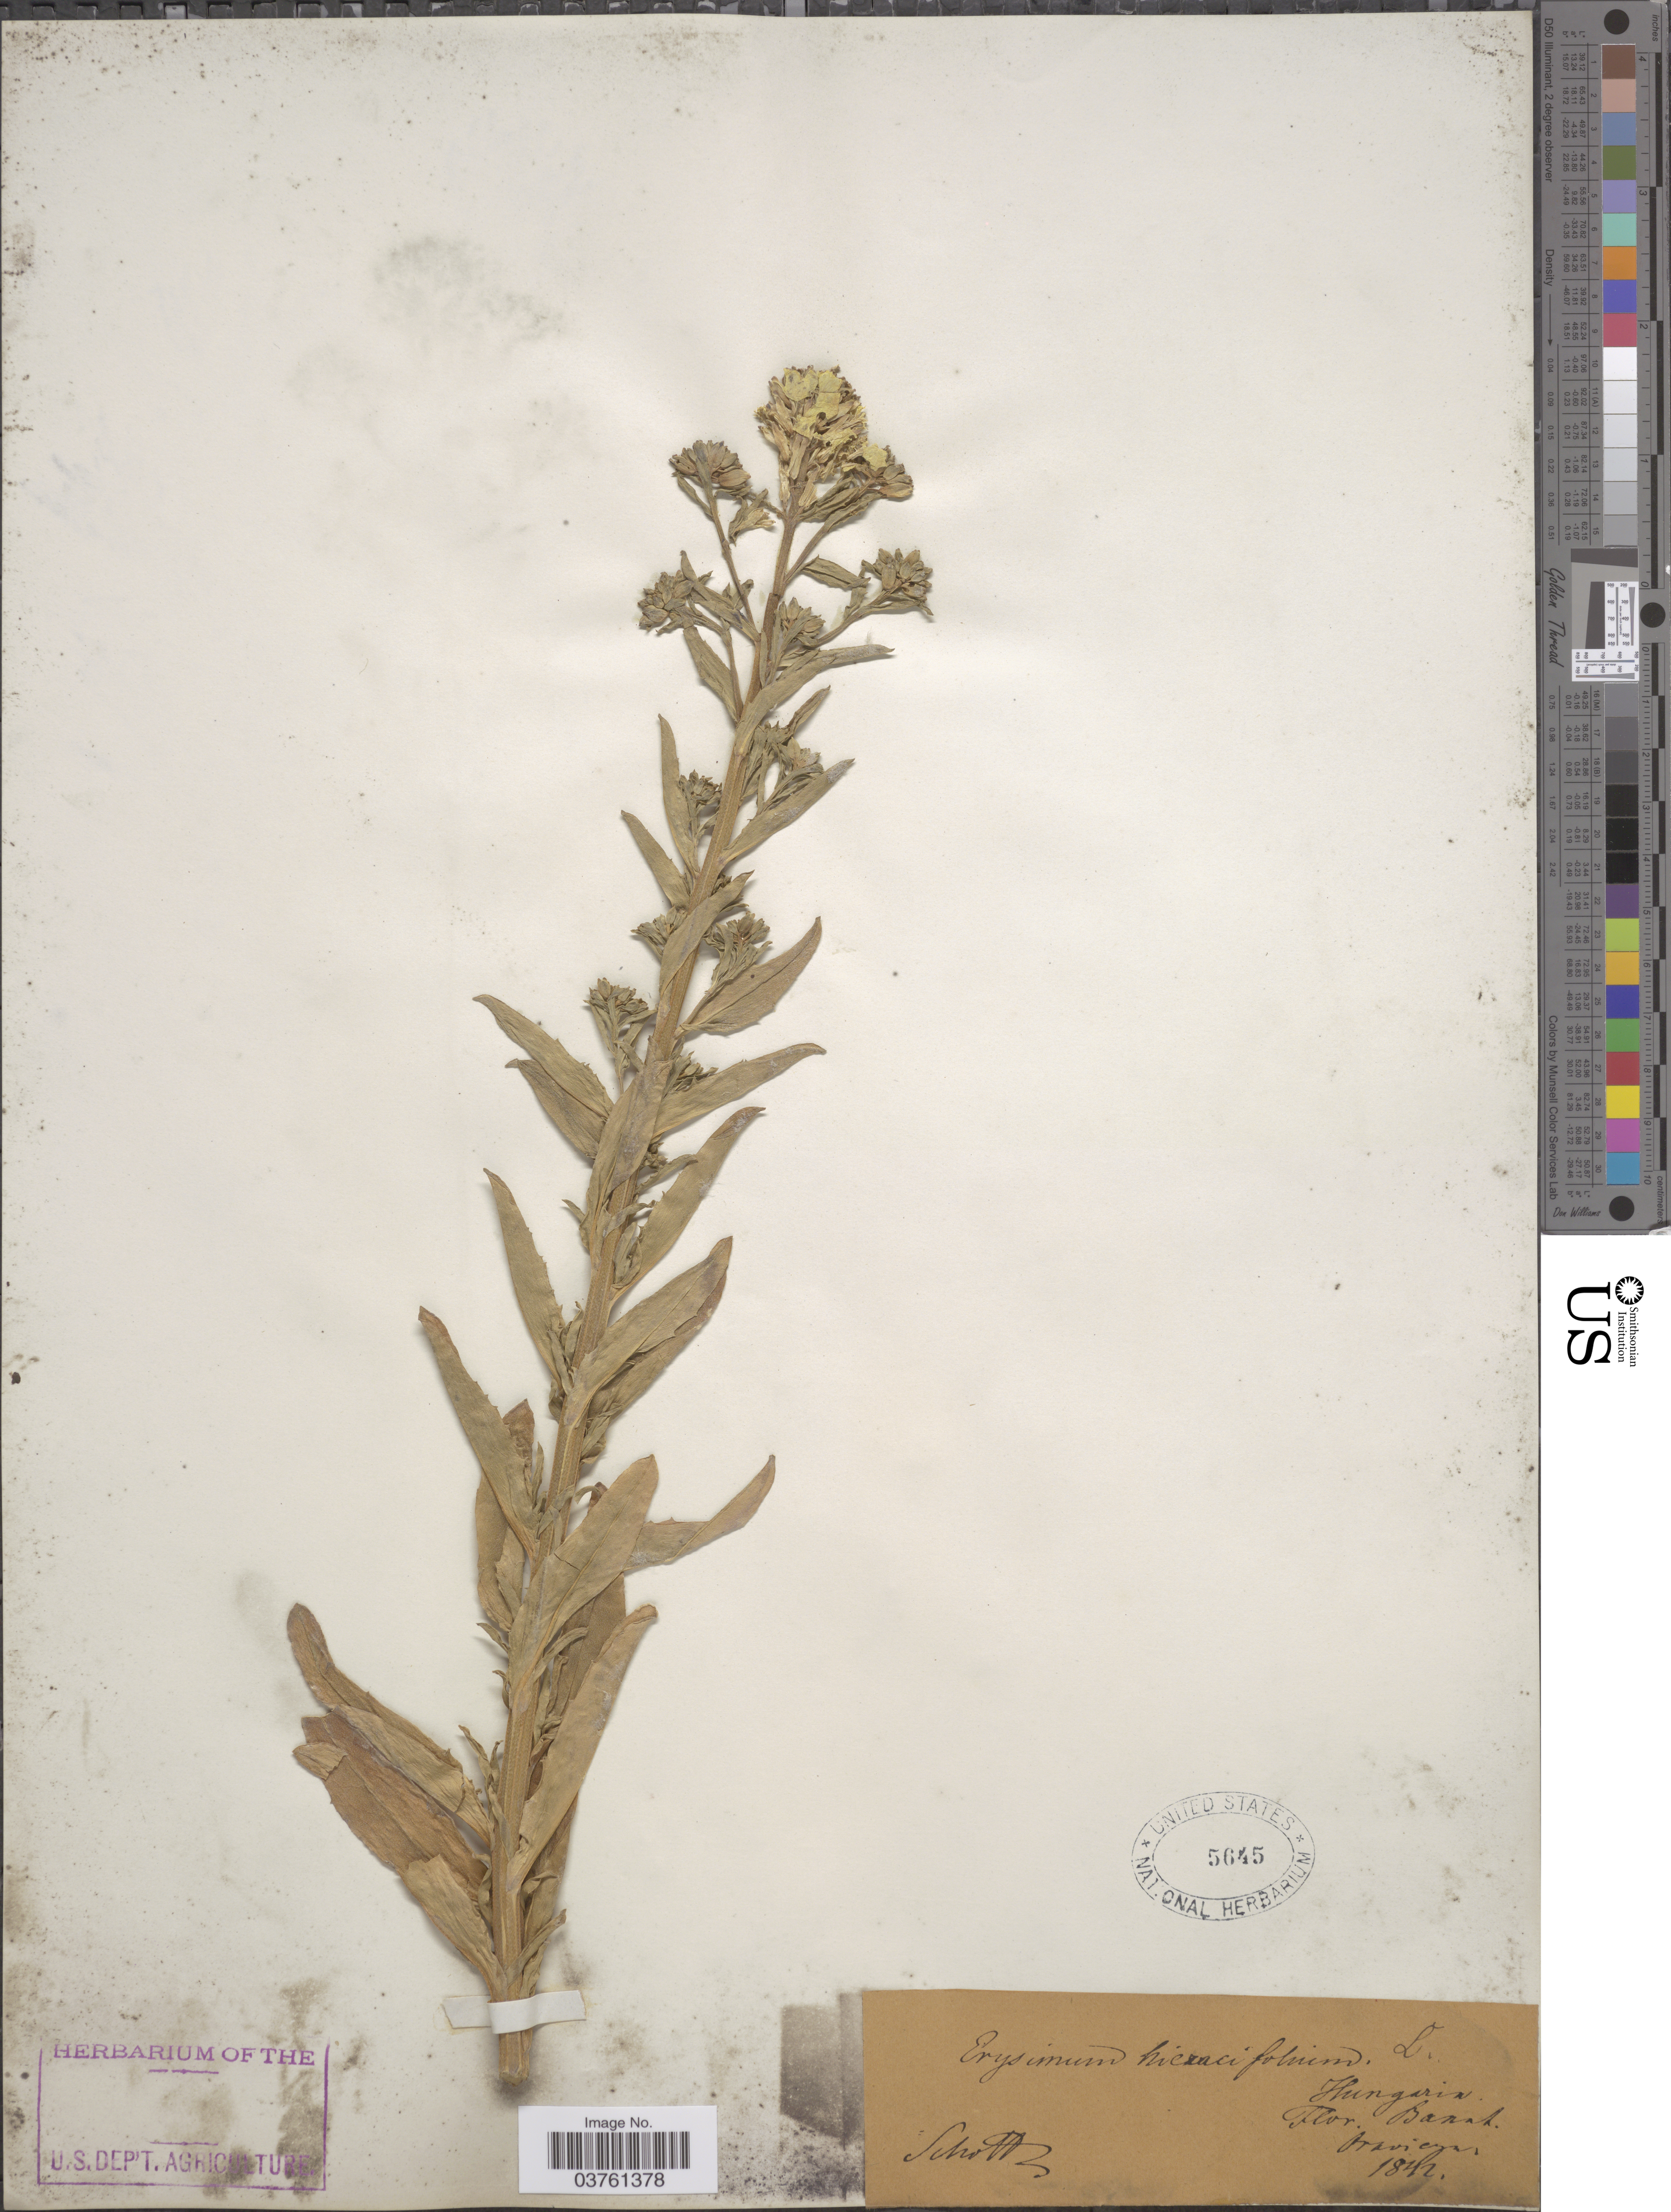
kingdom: Plantae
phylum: Tracheophyta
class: Magnoliopsida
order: Brassicales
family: Brassicaceae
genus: Erysimum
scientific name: Erysimum hieraciifolium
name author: L.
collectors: -. Schottz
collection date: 1842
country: Hungary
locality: Banat. Oraviecza.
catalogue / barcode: US 5645